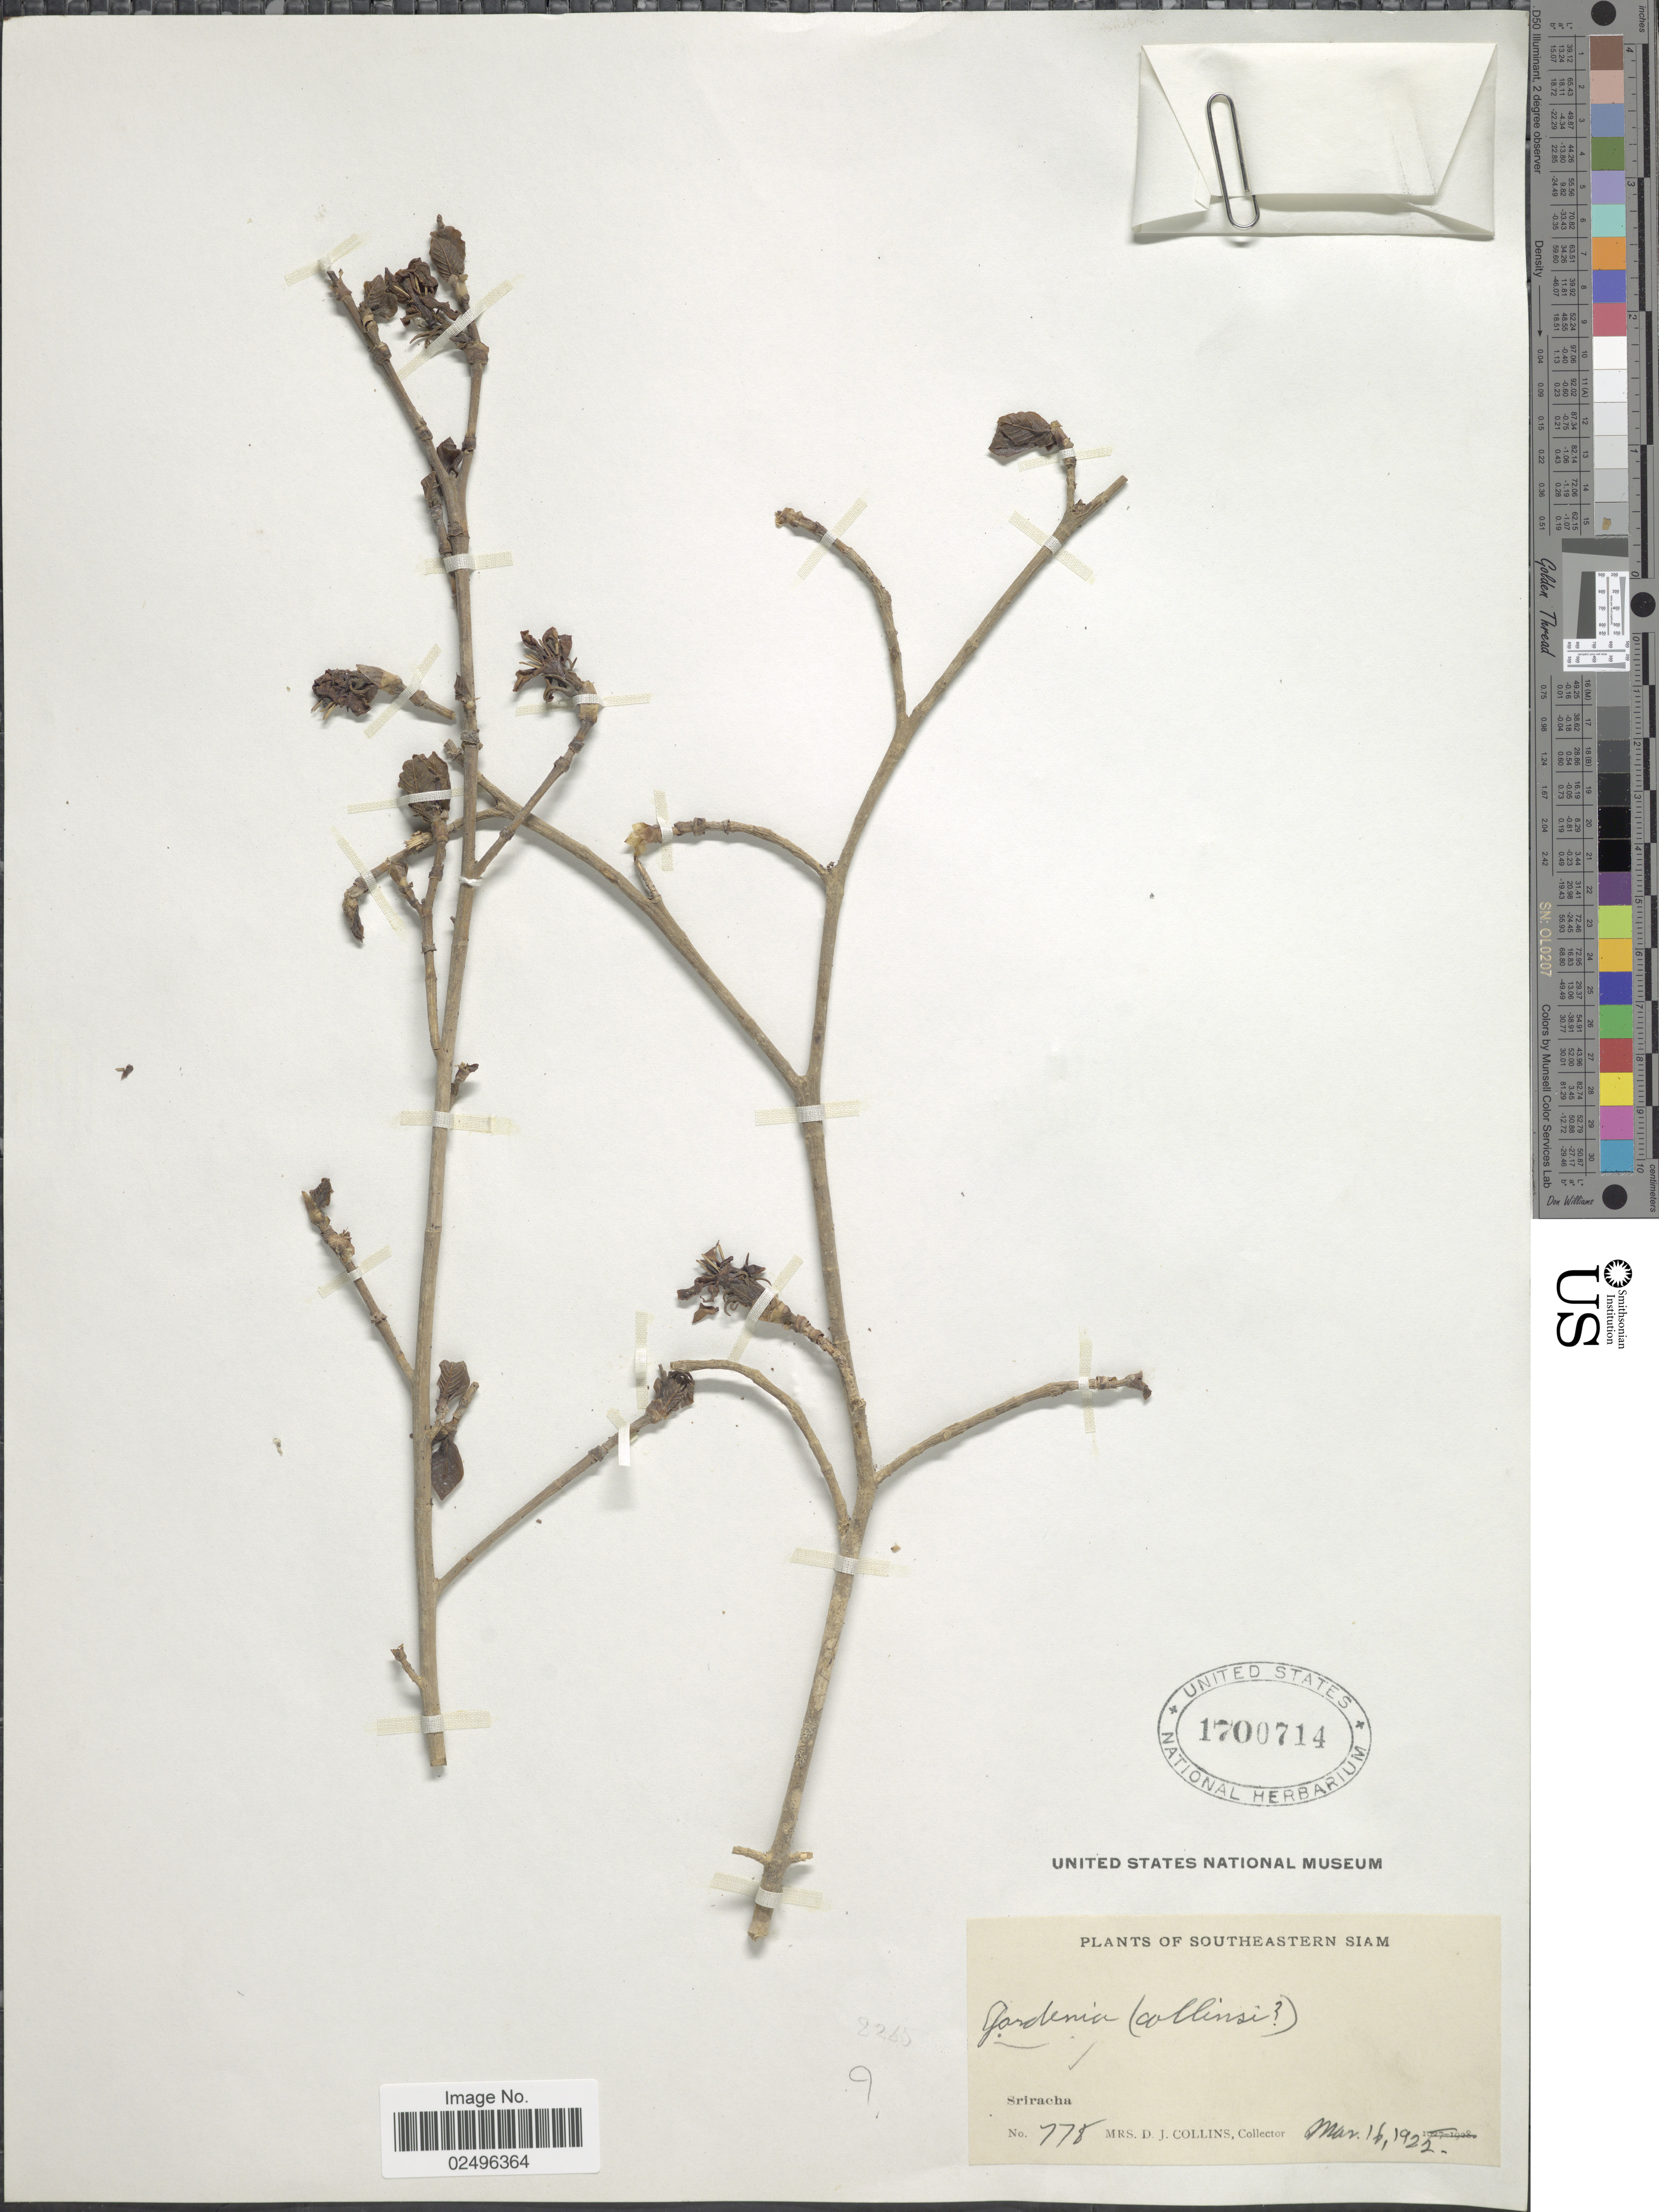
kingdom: Plantae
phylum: Tracheophyta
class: Magnoliopsida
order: Gentianales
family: Rubiaceae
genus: Gardenia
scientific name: Gardenia collinsae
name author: Craib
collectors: Mrs. D. J. Collins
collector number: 778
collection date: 1922-03-16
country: Thailand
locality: Southeastern Siam. Sriracha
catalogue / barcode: US 1700714